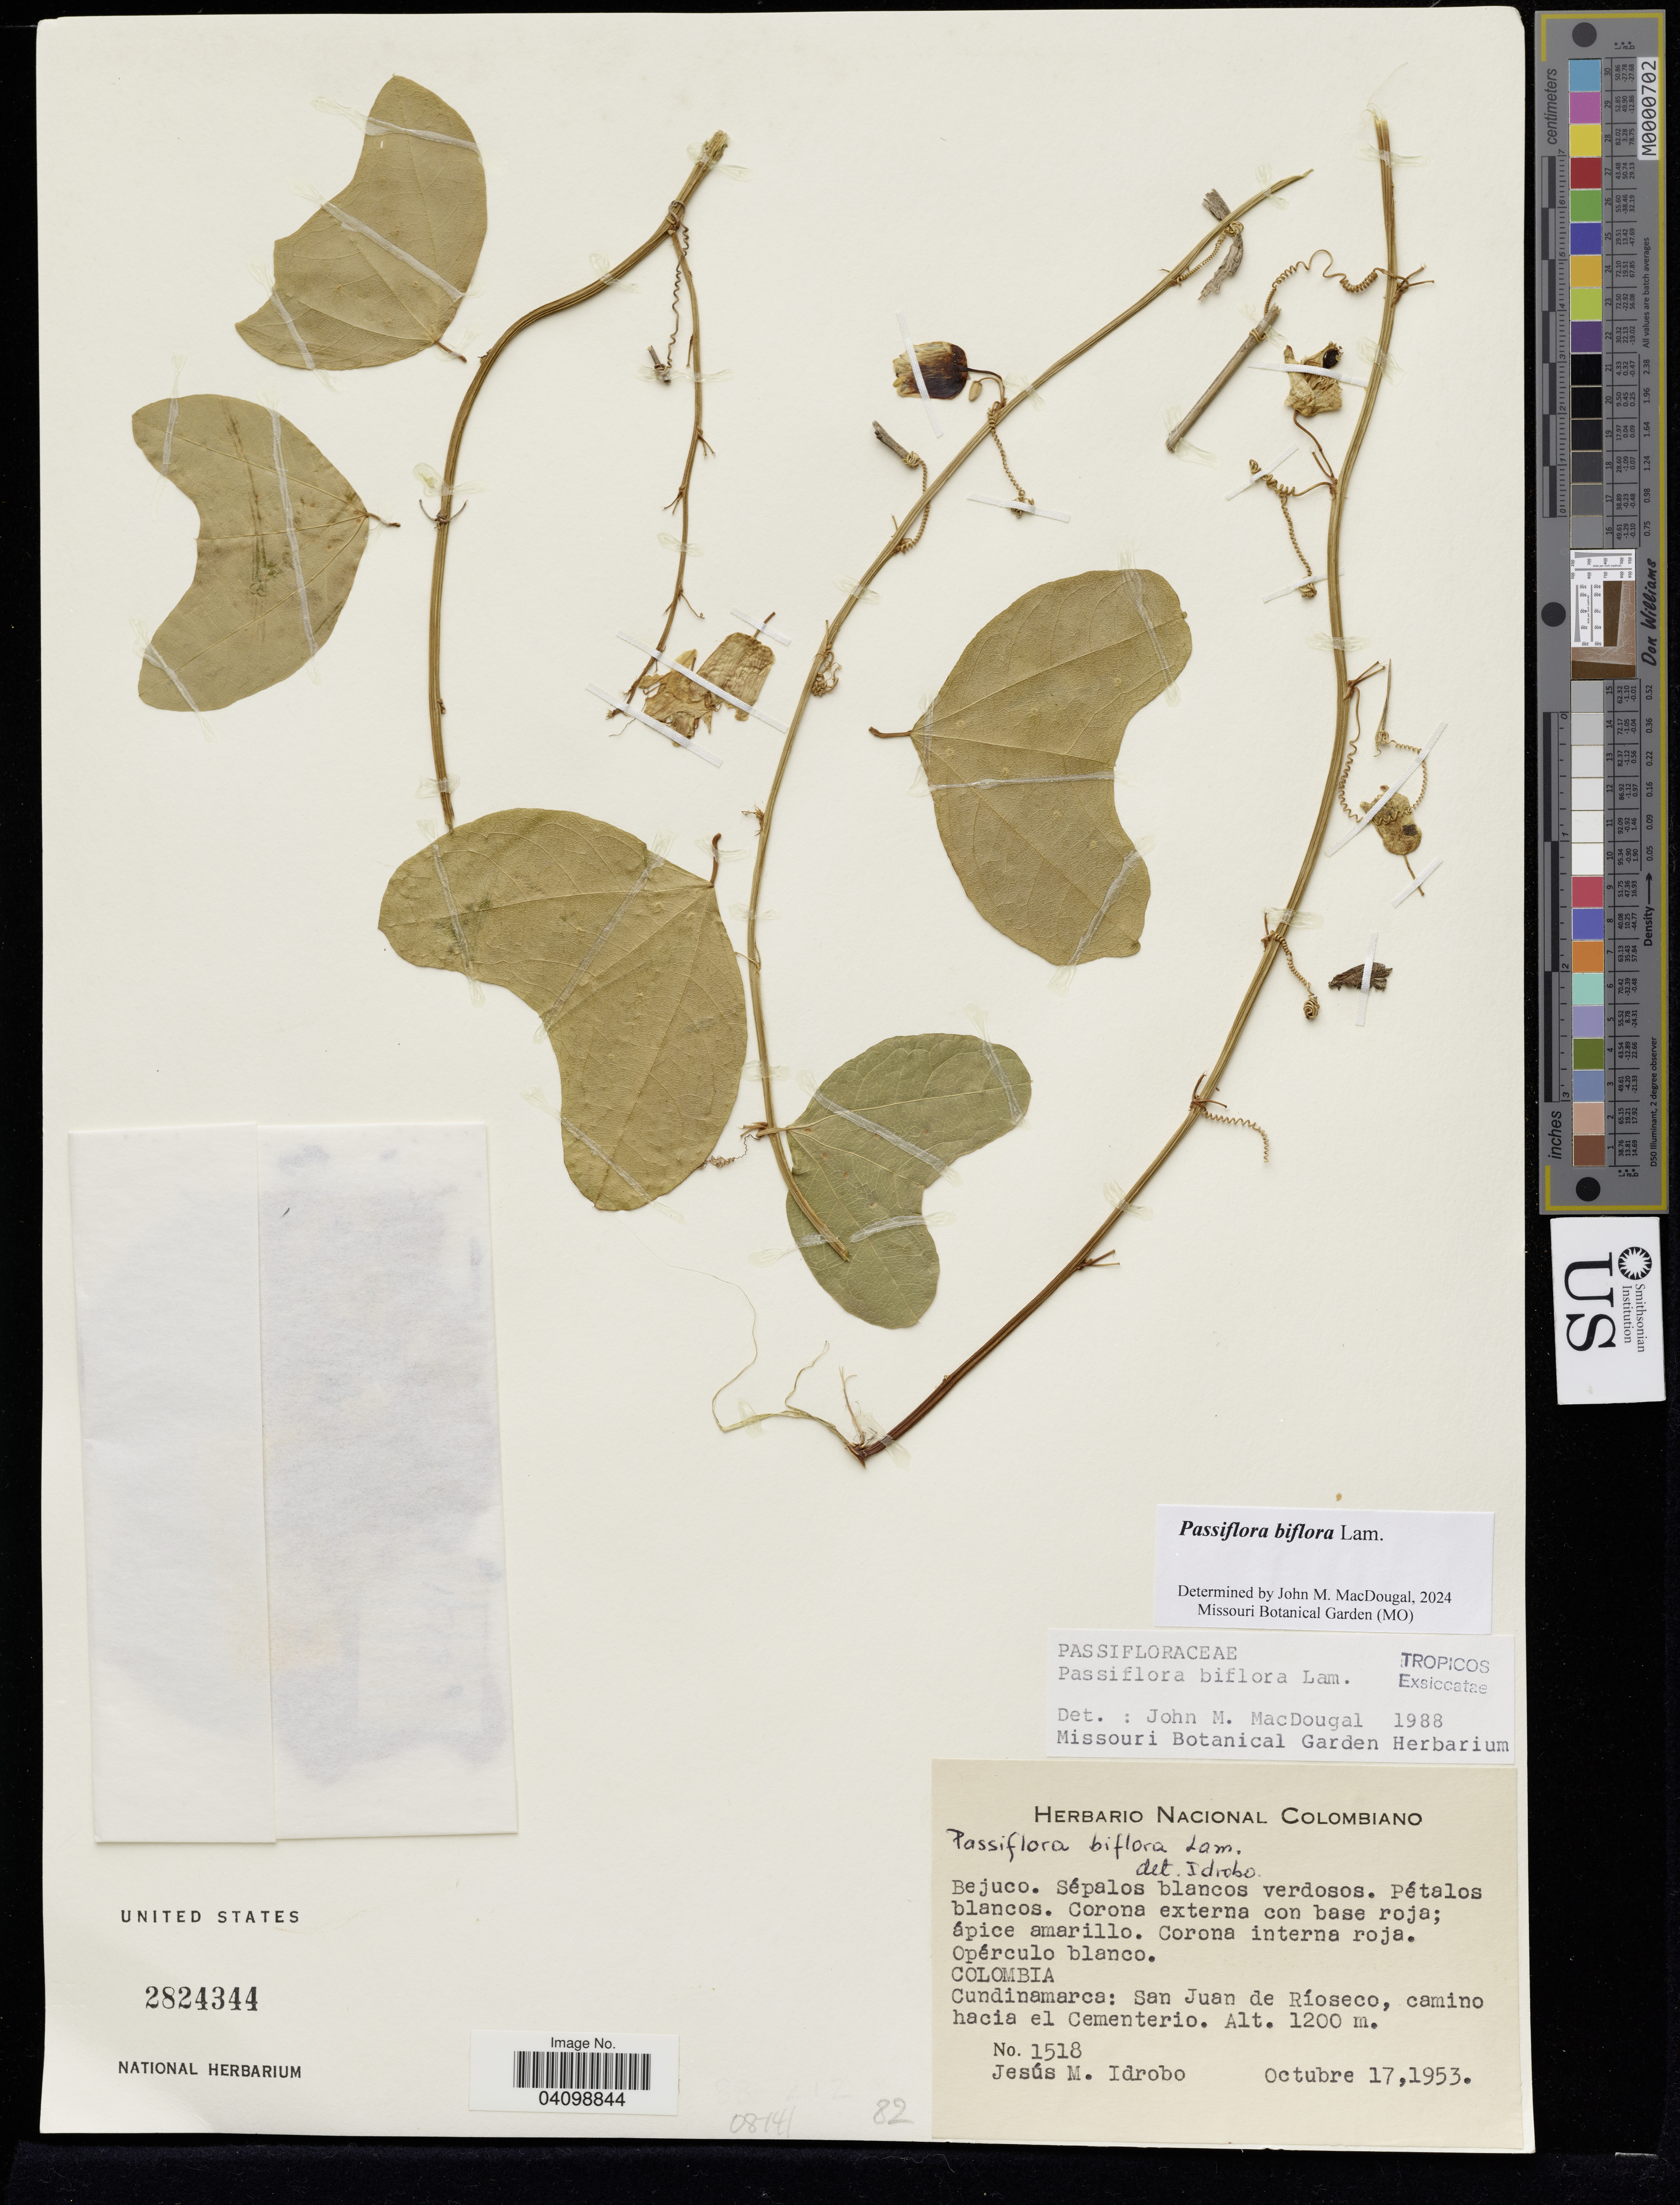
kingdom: Plantae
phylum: Tracheophyta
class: Magnoliopsida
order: Malpighiales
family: Passifloraceae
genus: Passiflora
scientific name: Passiflora biflora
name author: Lam.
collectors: J. M. Idrobo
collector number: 1518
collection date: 1953-10-17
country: Colombia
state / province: Cundinamarca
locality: San Juan de Ríoseco, camino hacia el Cementerio.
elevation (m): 1200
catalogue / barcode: US 2824344